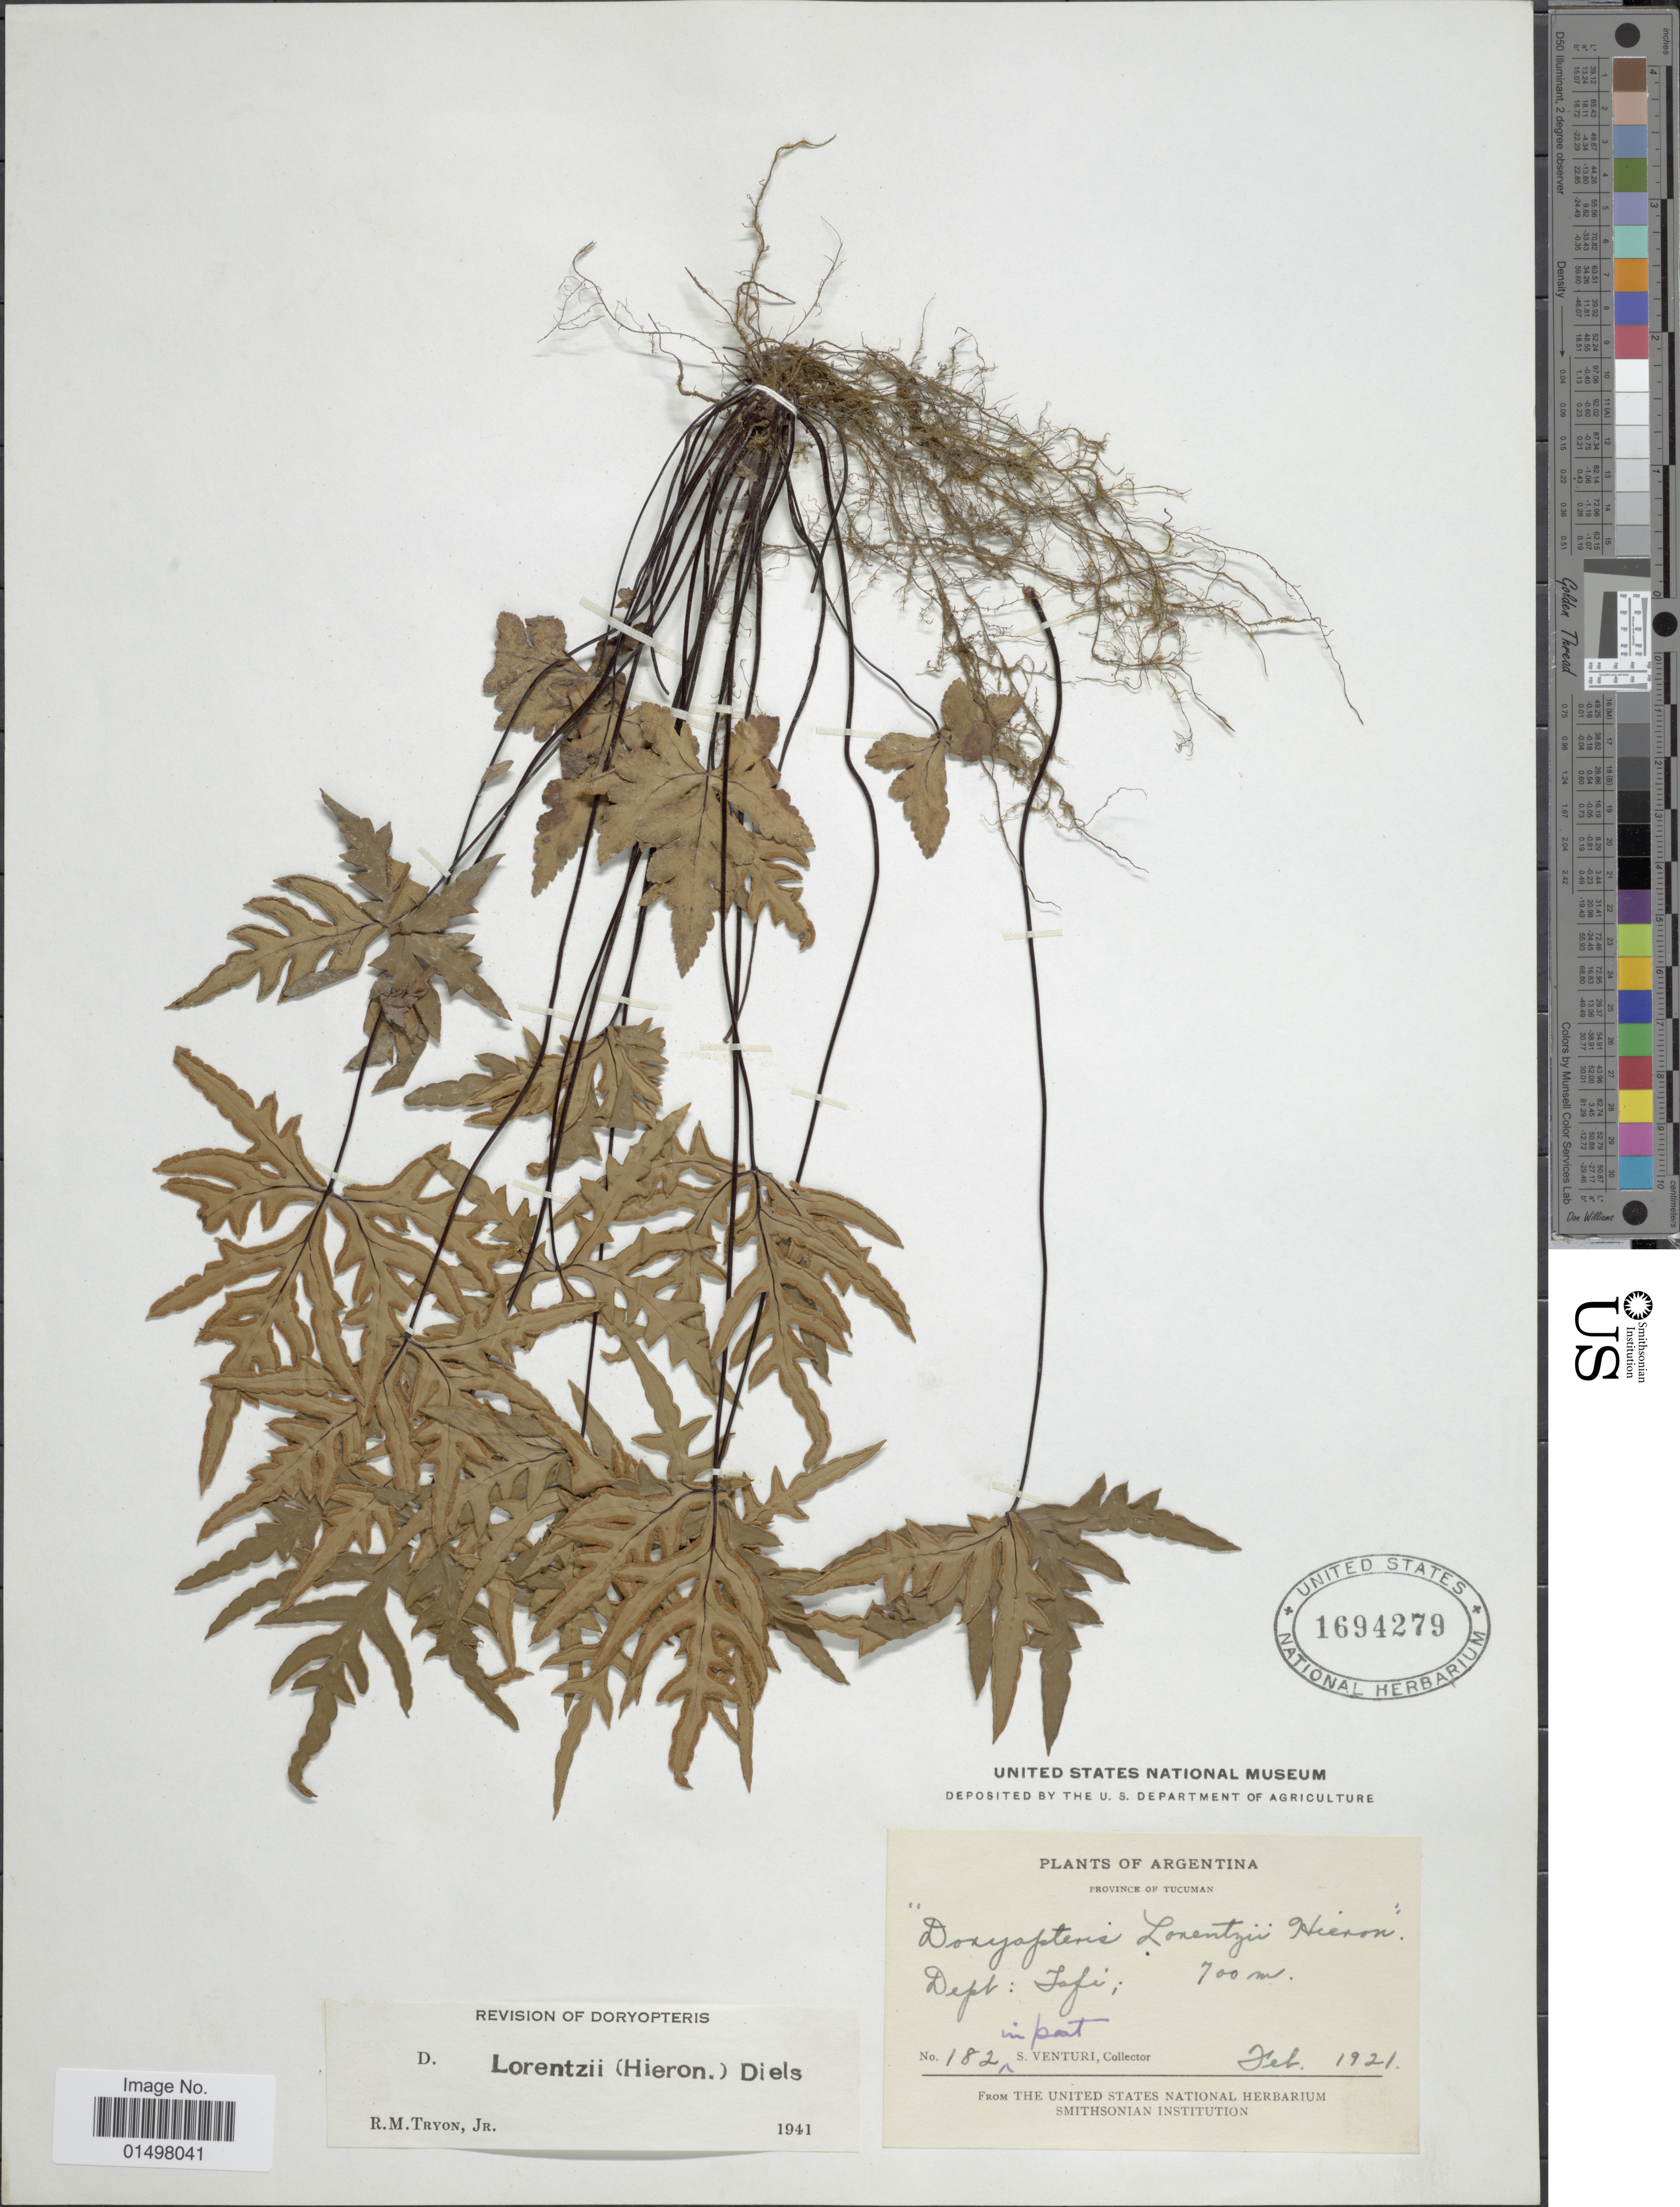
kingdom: Plantae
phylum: Tracheophyta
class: Polypodiopsida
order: Polypodiales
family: Pteridaceae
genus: Doryopteris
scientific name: Doryopteris lorentzii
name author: (Diels) Hieron.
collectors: S. Venturi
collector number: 182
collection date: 1921-02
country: Argentina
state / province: Tucuman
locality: Province of Tucuman. Dept. Tafi.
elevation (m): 700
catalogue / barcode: US 1694279